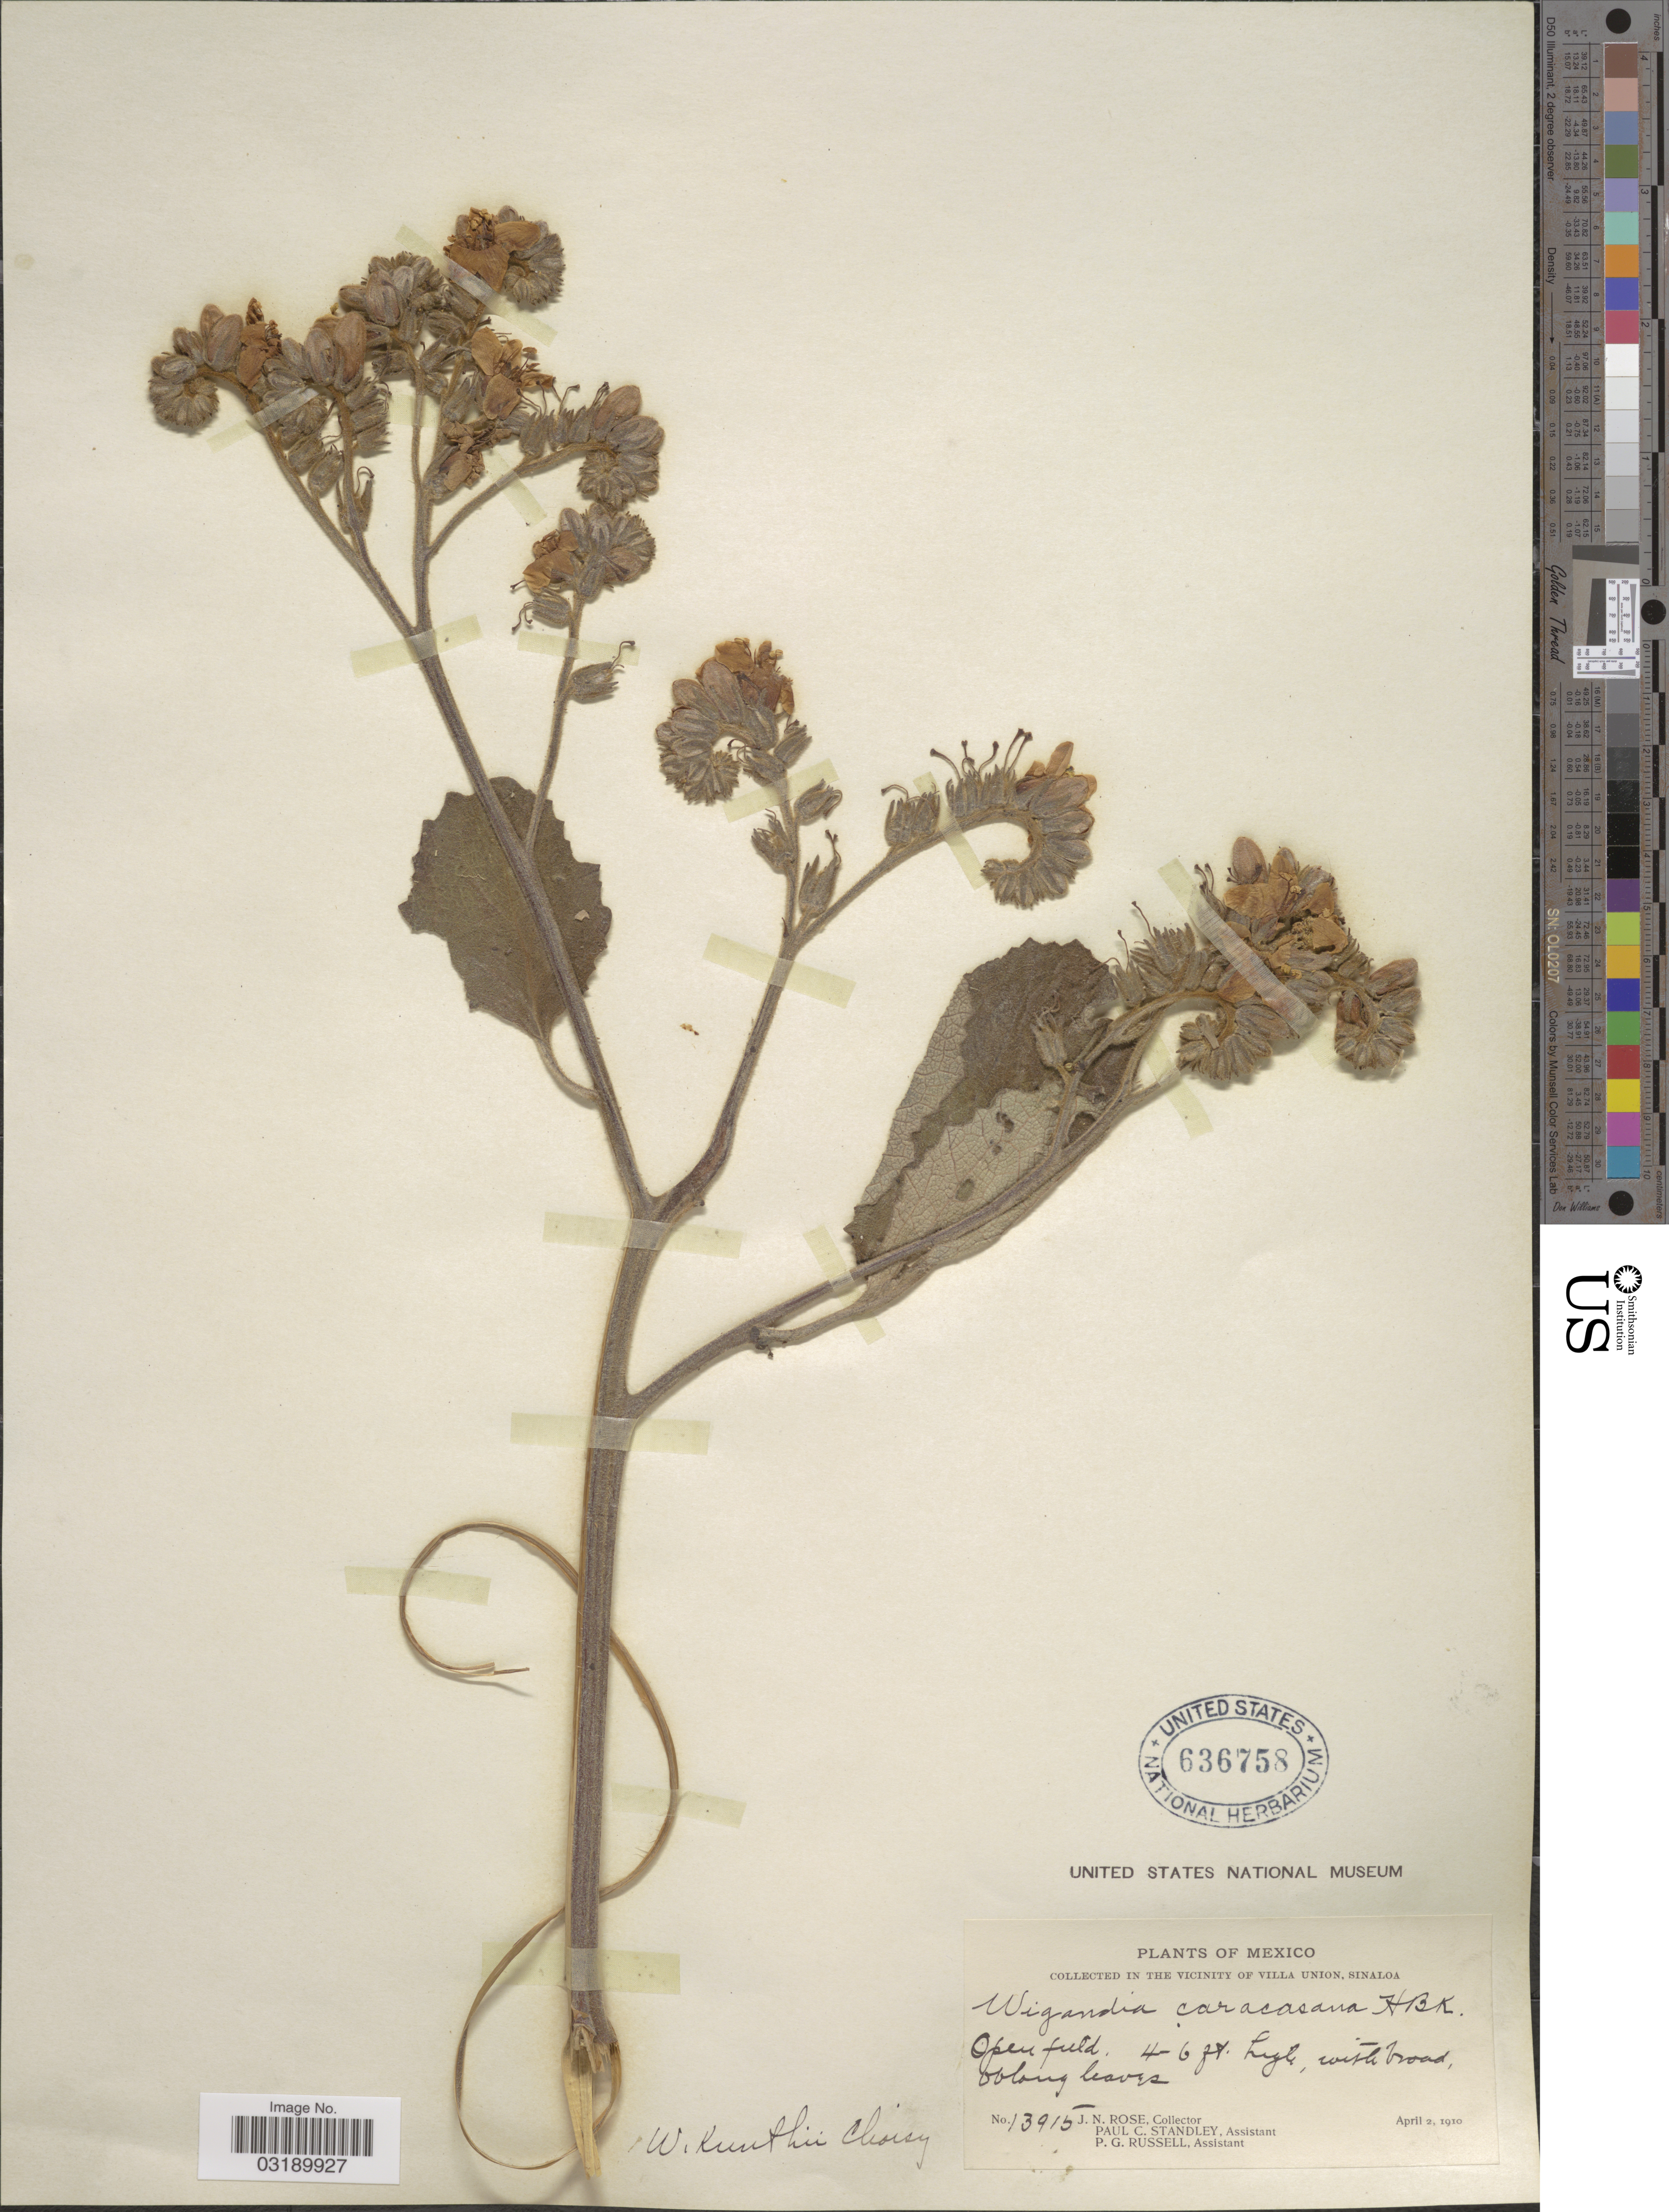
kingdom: Plantae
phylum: Tracheophyta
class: Magnoliopsida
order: Boraginales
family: Namaceae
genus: Wigandia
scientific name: Wigandia kunthii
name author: Choisy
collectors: J. N. Rose, P. C. Standley & P. G. Russell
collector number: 13915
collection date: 1910-04-02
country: Mexico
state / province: Sinaloa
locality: In the vicinity of Villa Union.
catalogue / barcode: US 636758